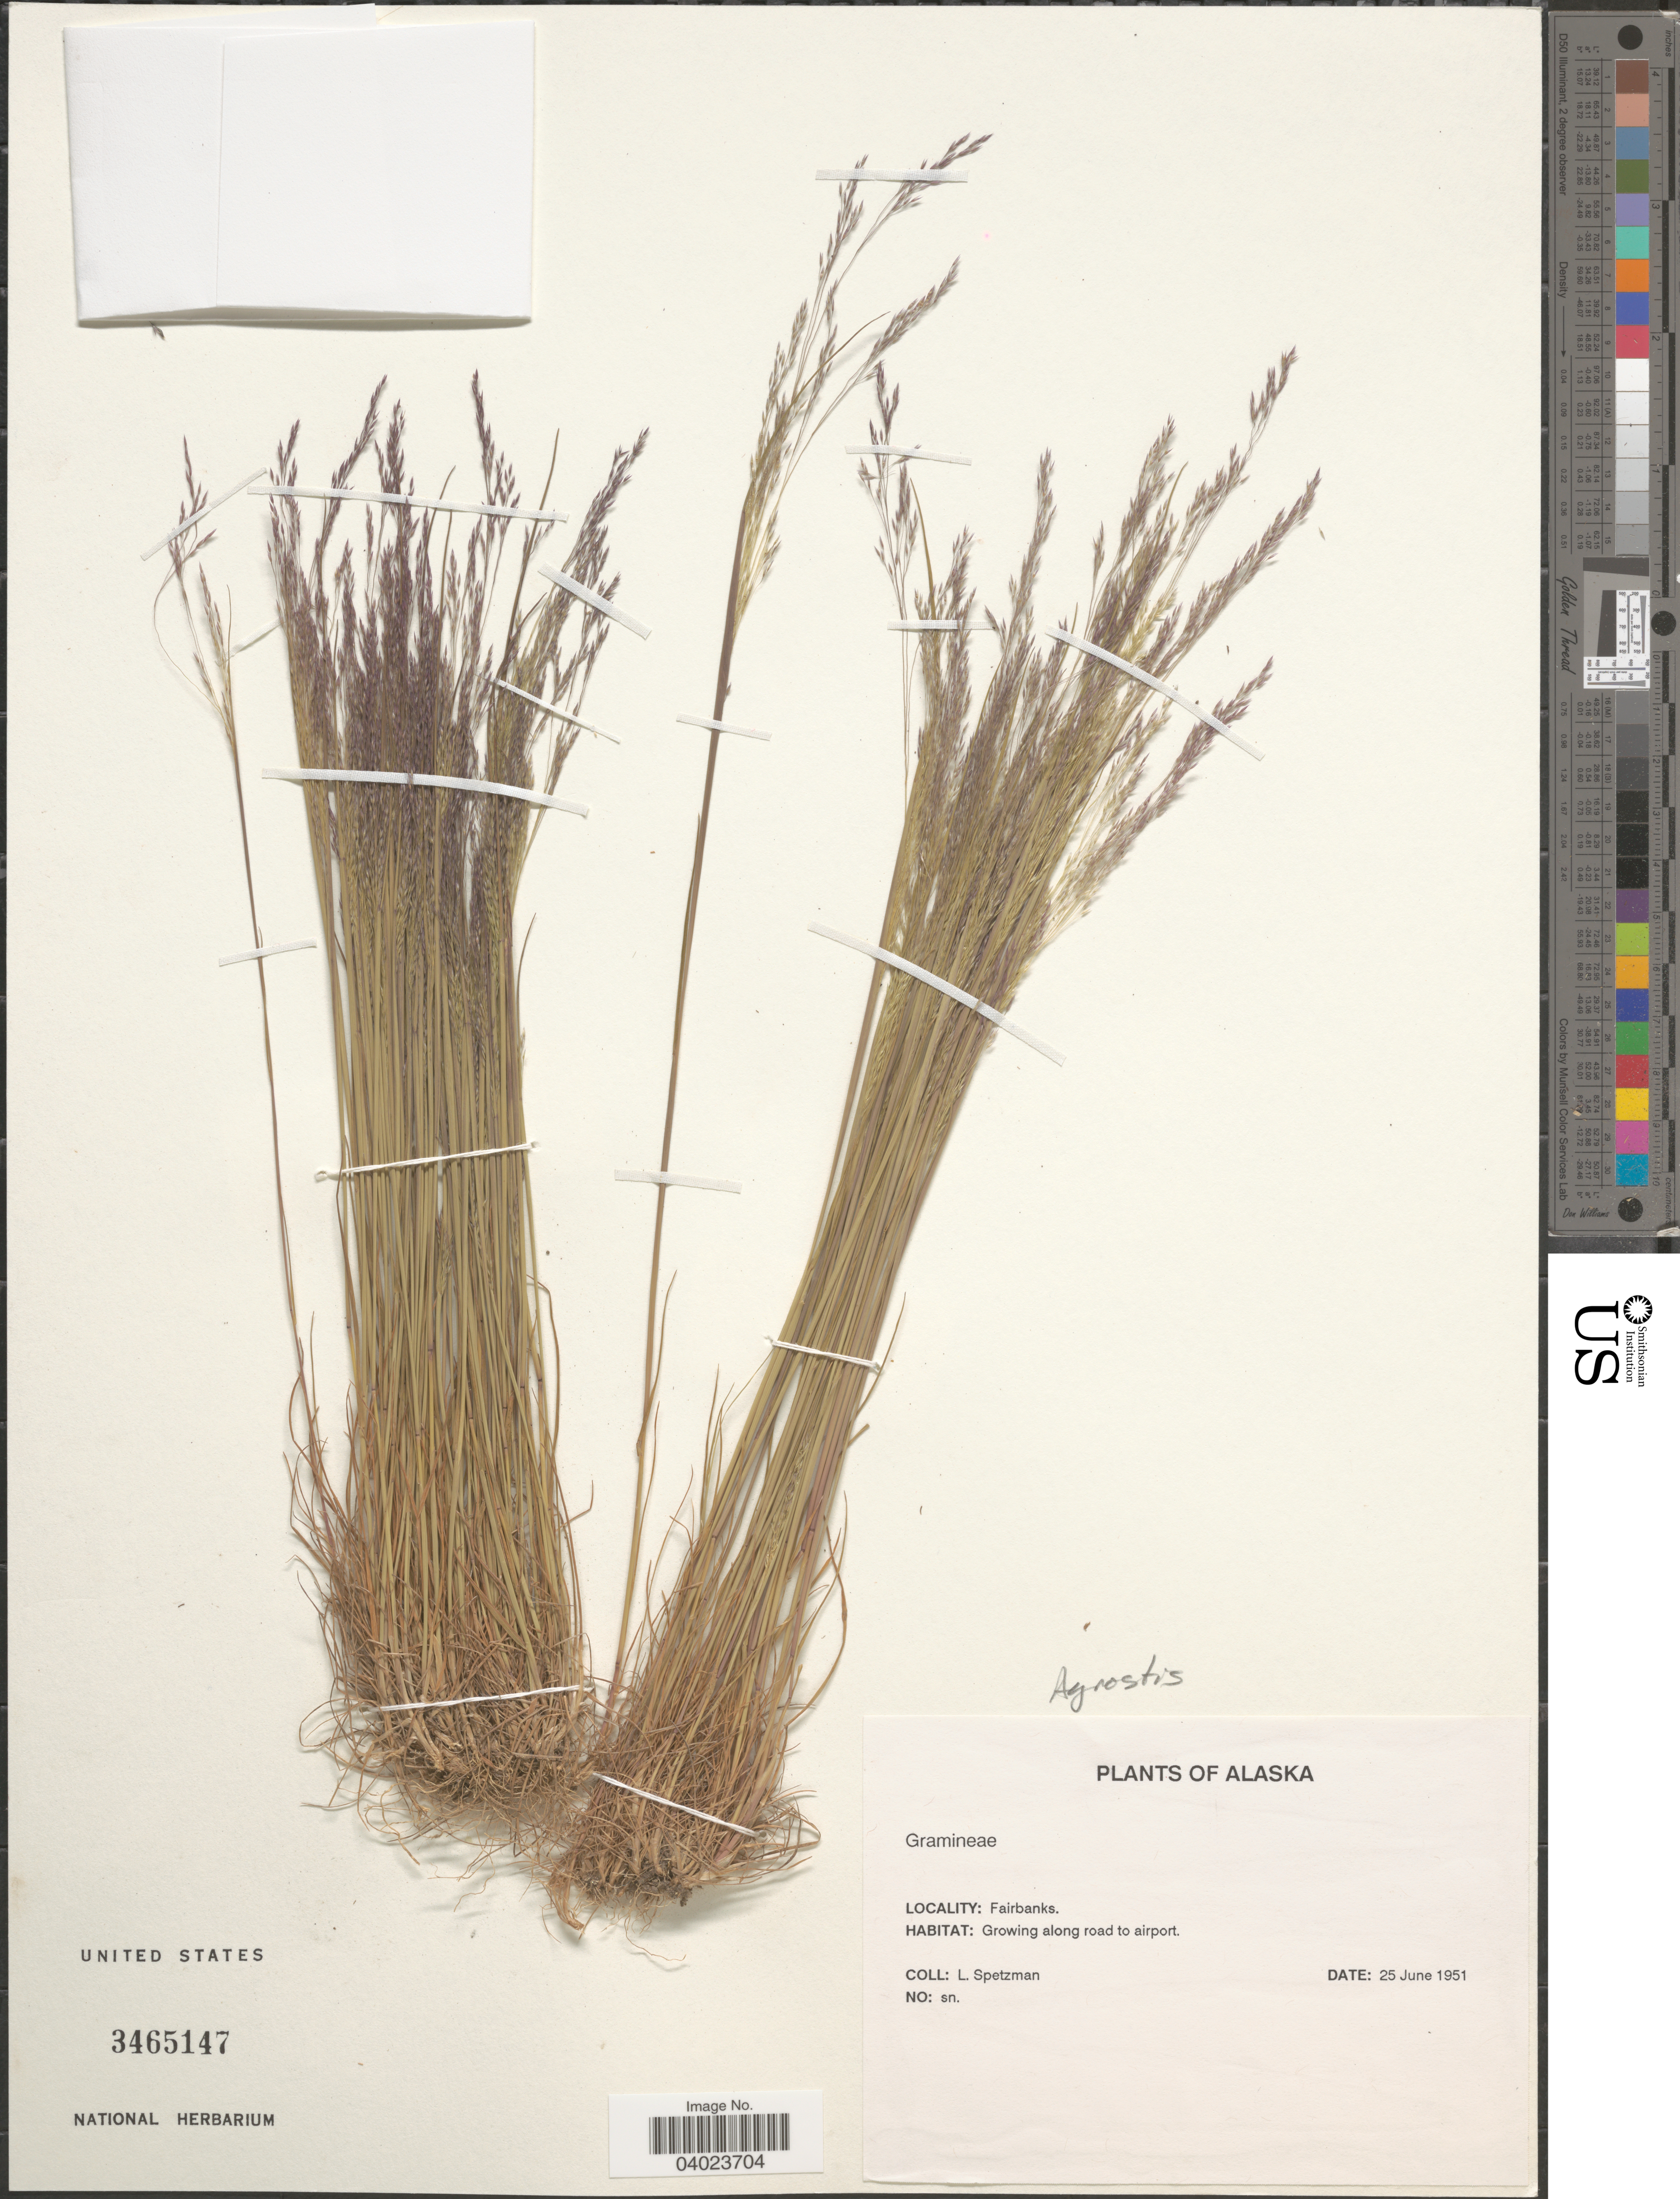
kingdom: Plantae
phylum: Tracheophyta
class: Liliopsida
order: Poales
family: Poaceae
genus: Agrostis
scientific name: Agrostis sp.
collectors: L. Spetzman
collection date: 1951-06-25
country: United States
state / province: Alaska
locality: Fairbanks. Growing along road to airport.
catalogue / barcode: US 3465147